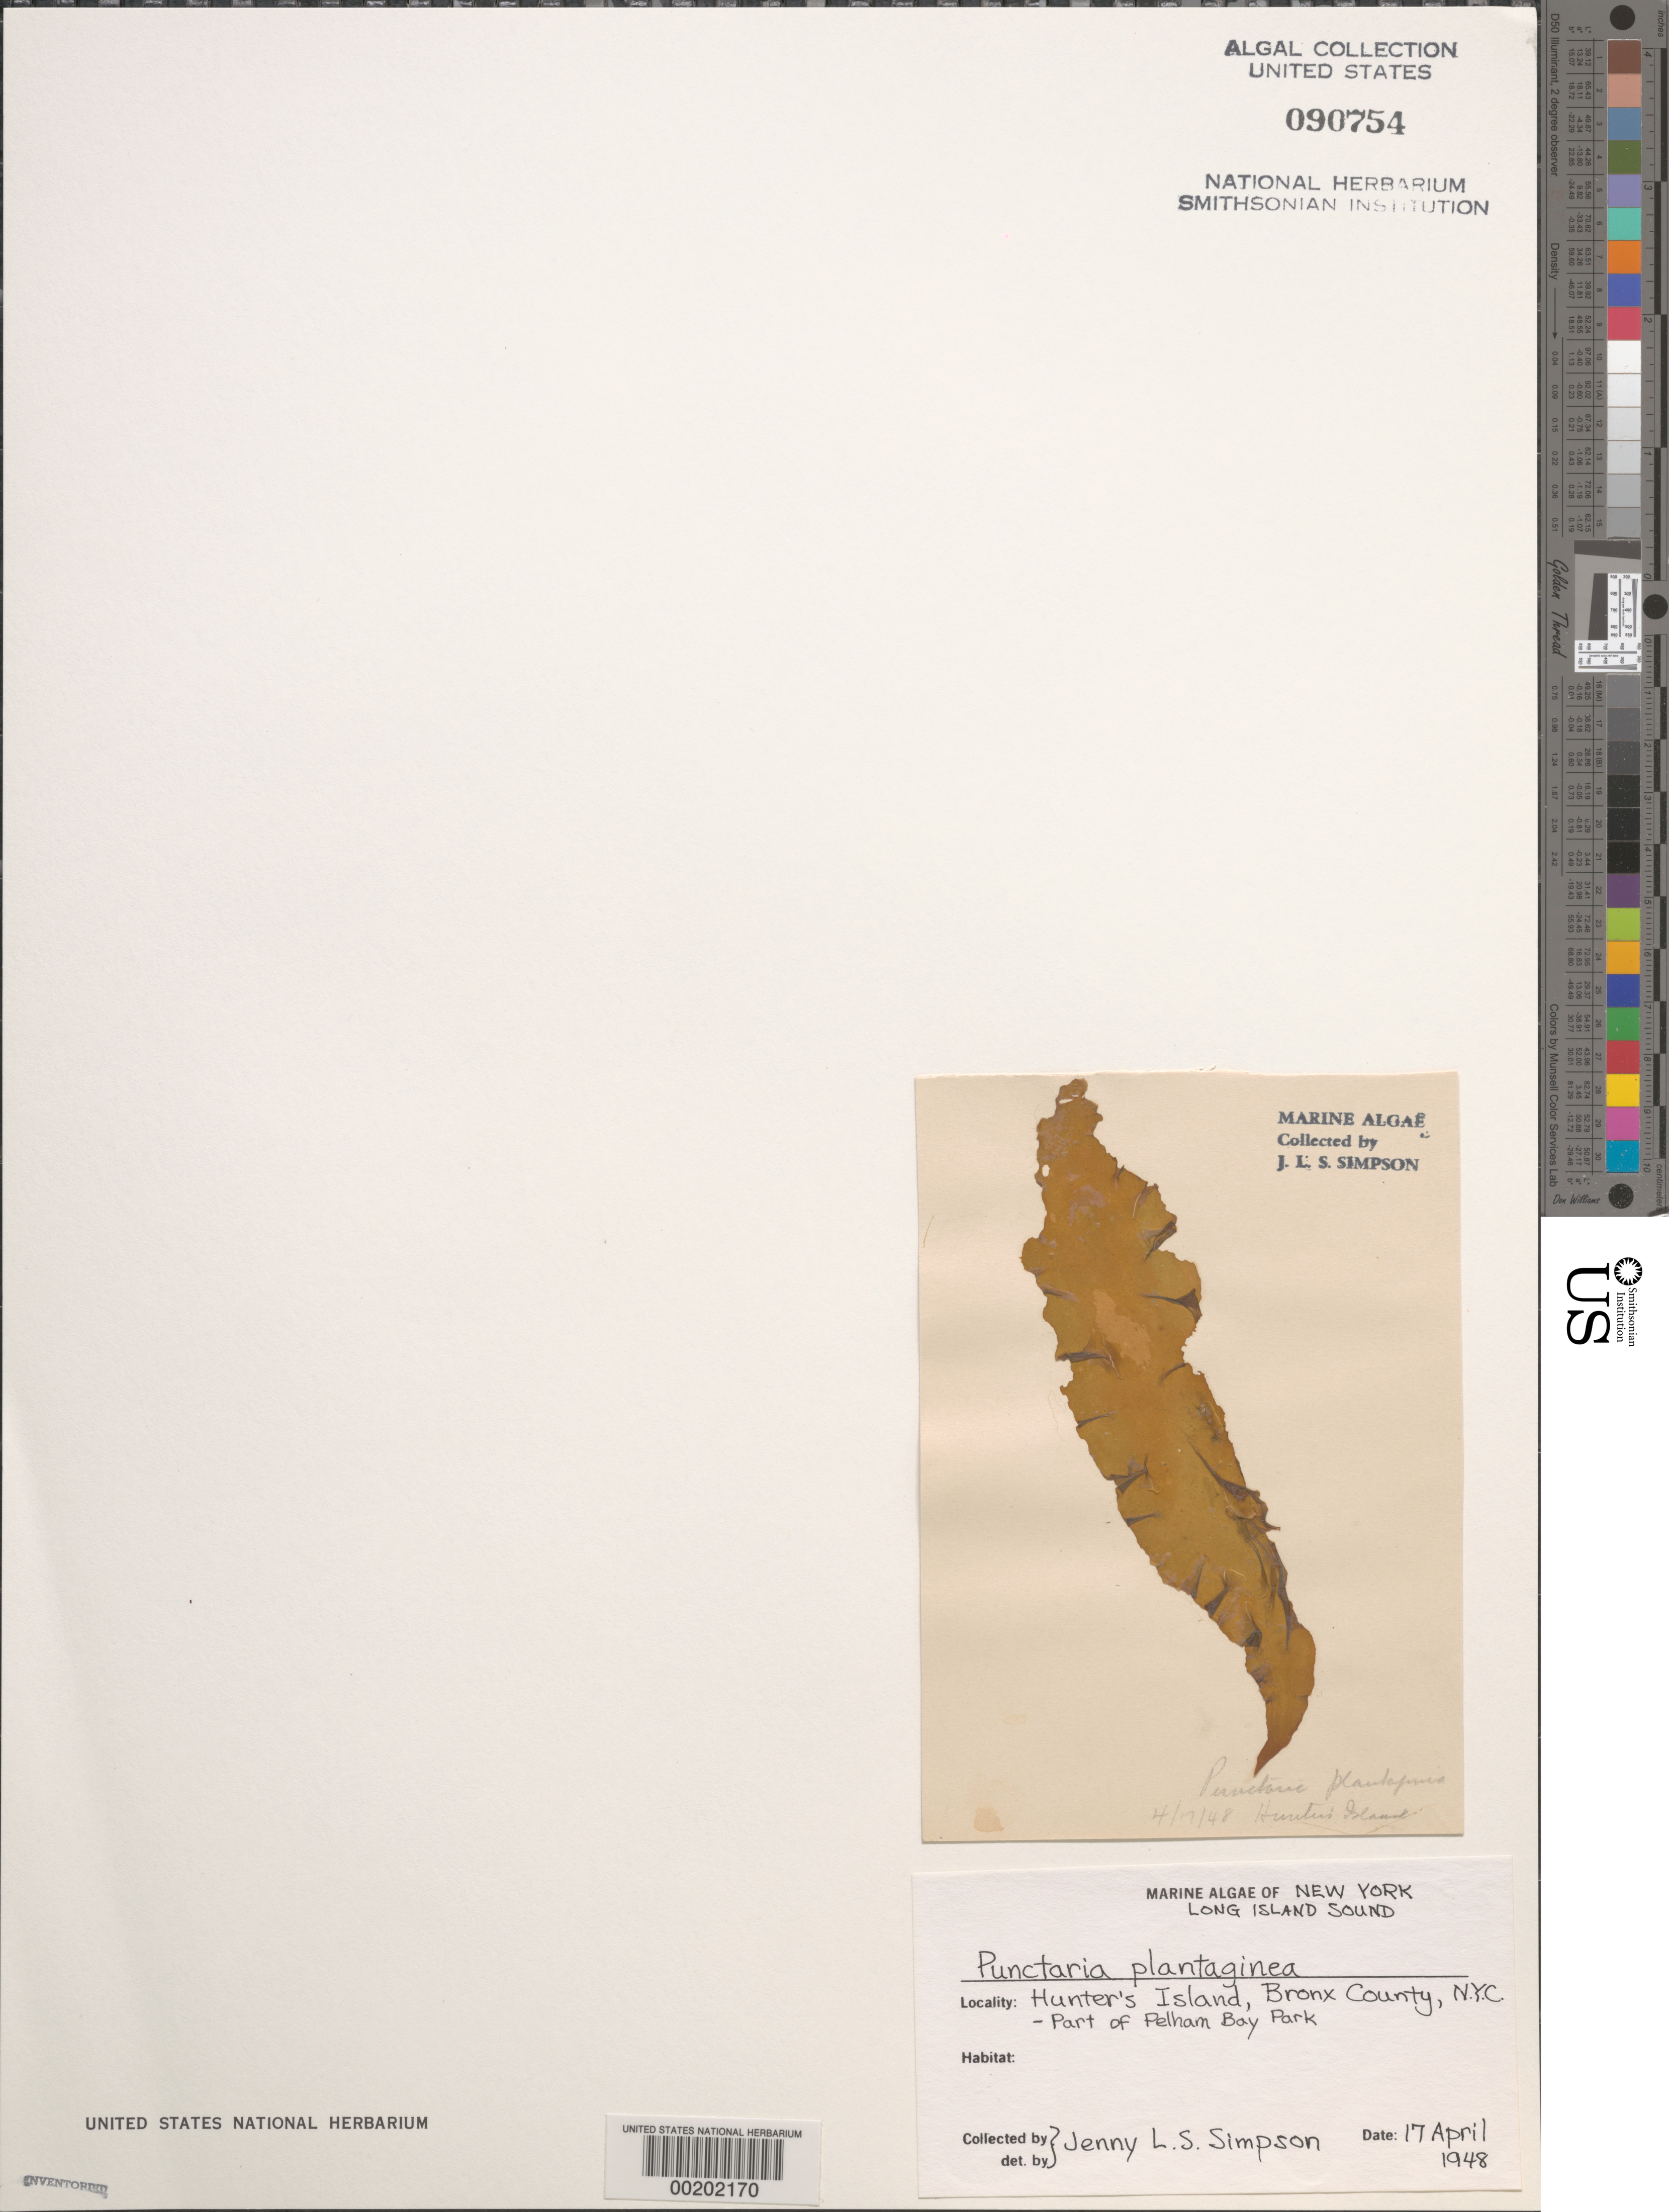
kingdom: Chromista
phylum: Ochrophyta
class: Phaeophyceae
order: Dictyosiphonales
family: Punctariaceae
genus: Punctaria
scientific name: Punctaria plantaginea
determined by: Simpson, J. L. S.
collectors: J. Simpson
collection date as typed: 17 Apr 1948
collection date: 1948-04-17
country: United States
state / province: New York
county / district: Bronx County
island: Hunter's Island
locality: Pelham Bay Park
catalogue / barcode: US 90754